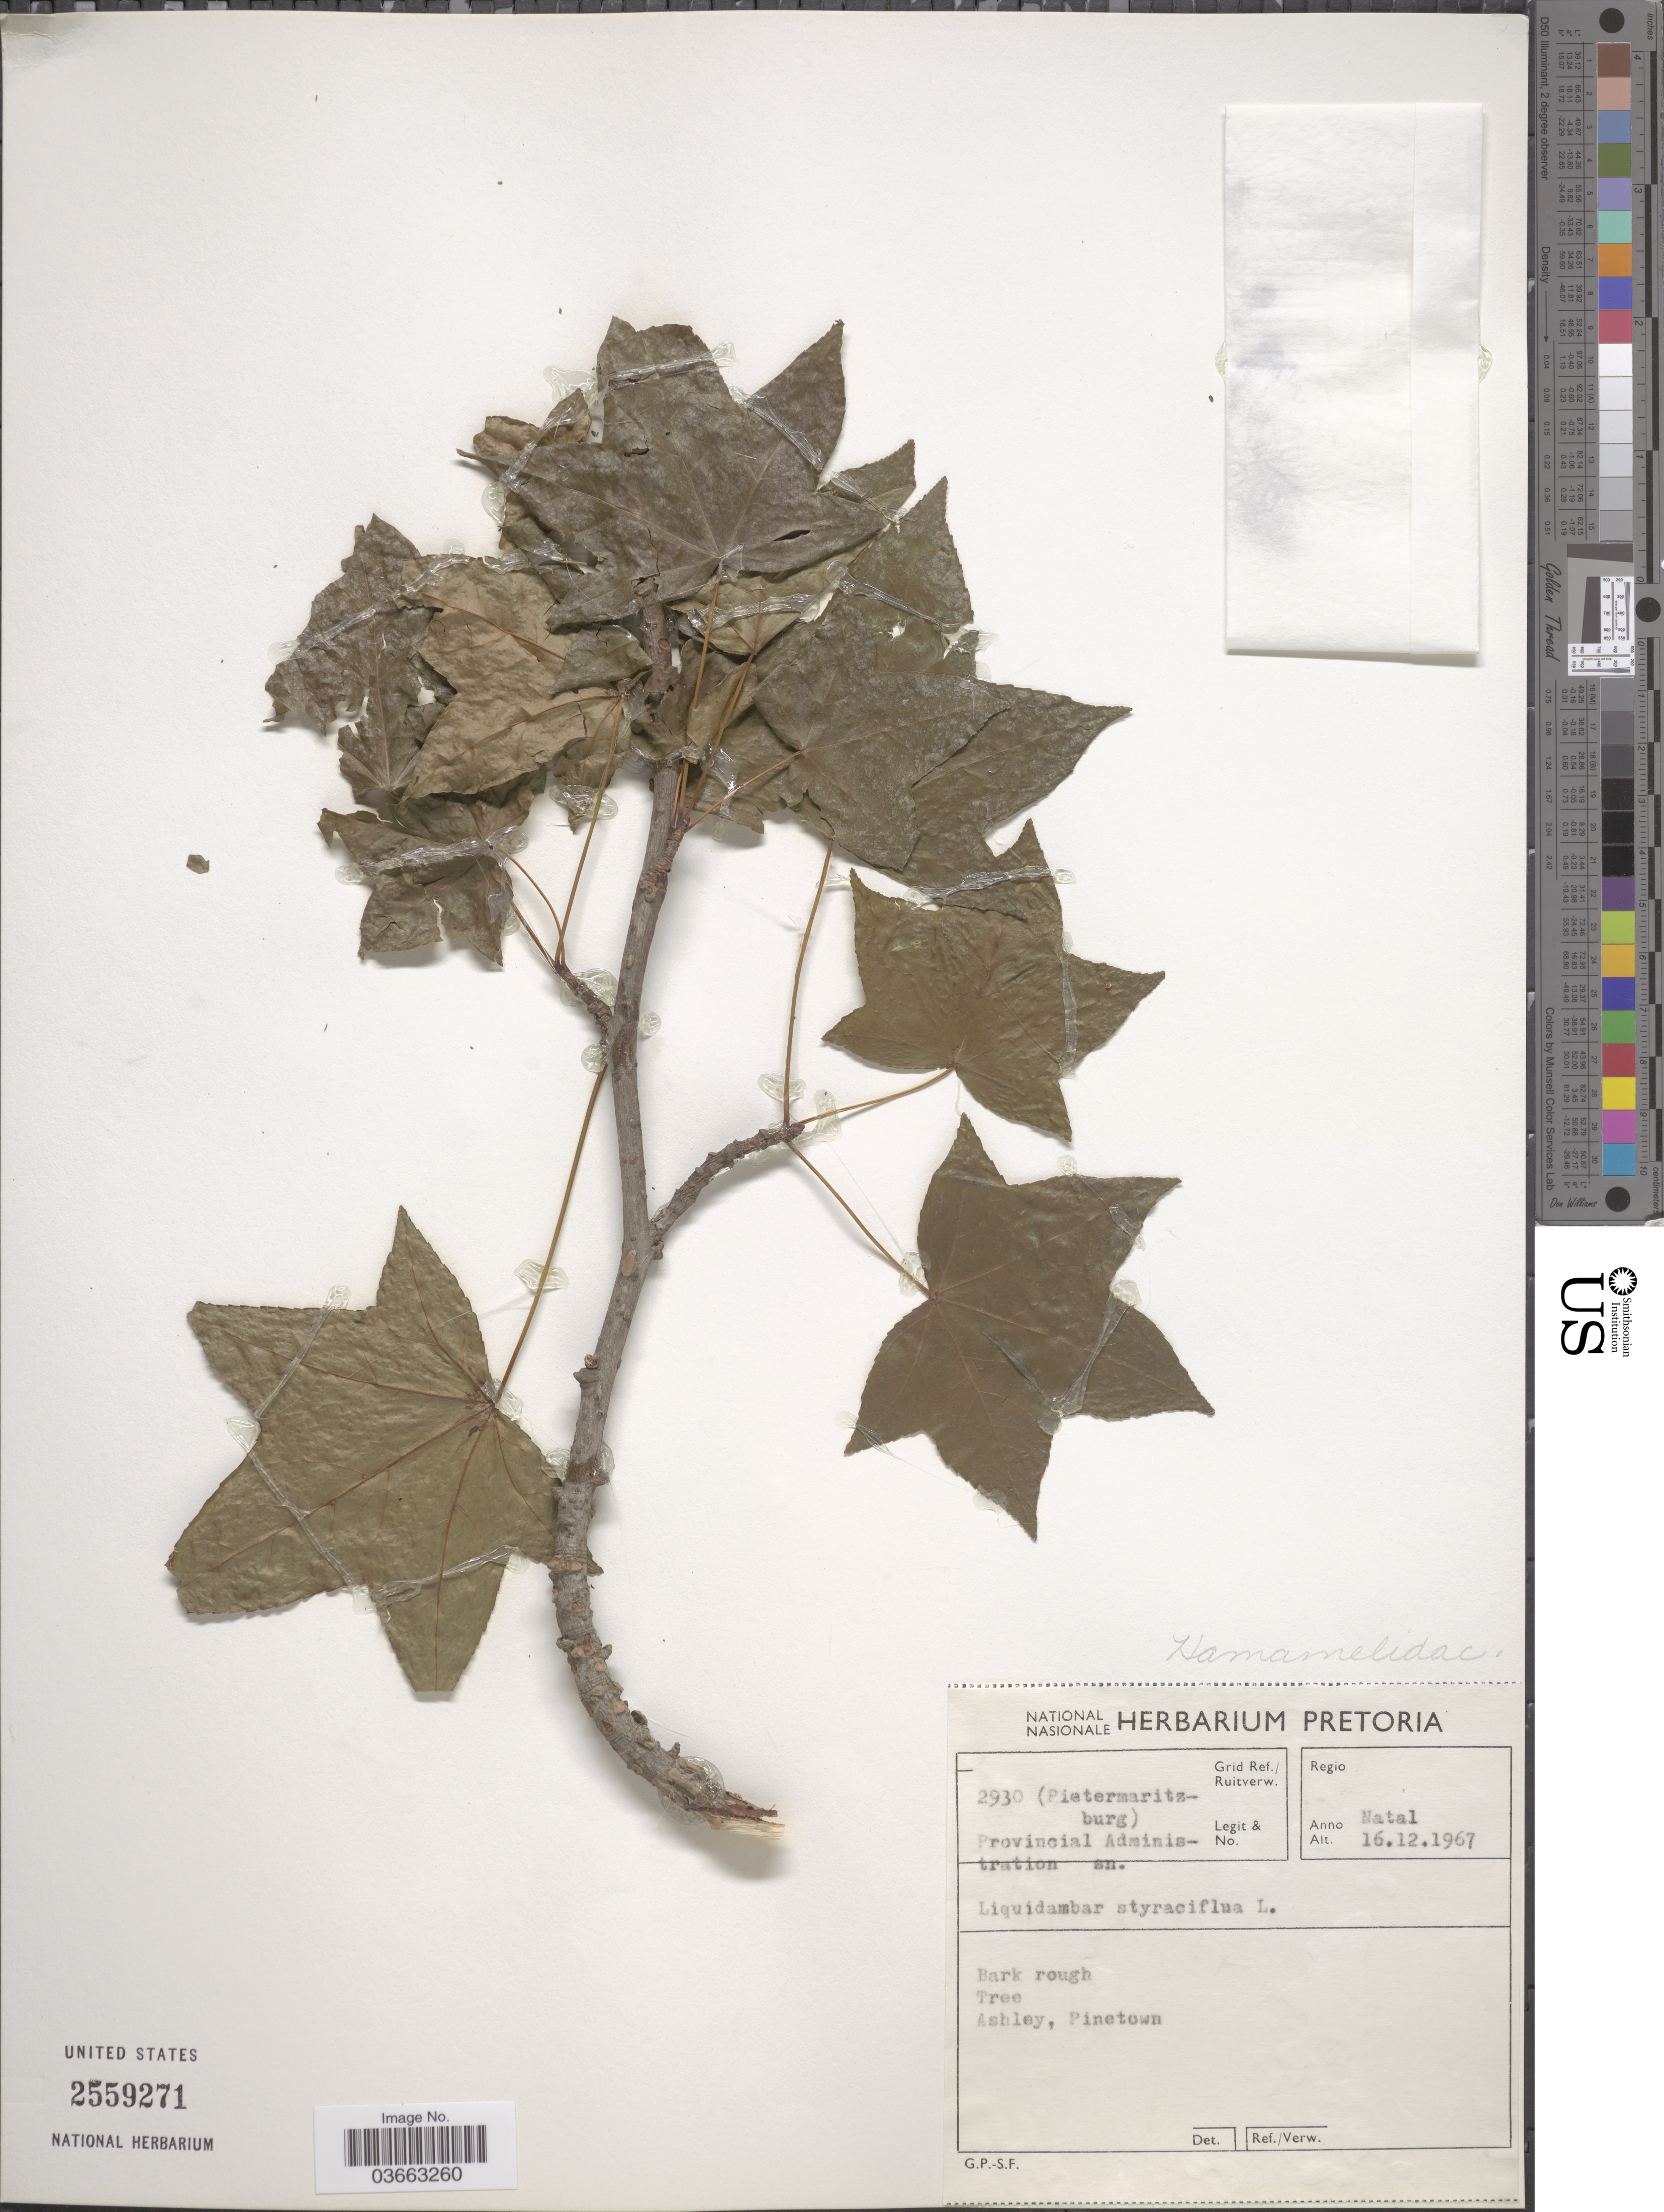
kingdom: Plantae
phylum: Tracheophyta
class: Magnoliopsida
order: Saxifragales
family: Altingiaceae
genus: Liquidambar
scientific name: Liquidambar styraciflua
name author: L.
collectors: Provincial Administration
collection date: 1967-12-16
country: South Africa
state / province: KwaZulu-Natal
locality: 2930 (Pietermaritzburg) Grid Ref./ Ruitverw. Regio Natal. Ashley, Pinetown.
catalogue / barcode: US 2559271